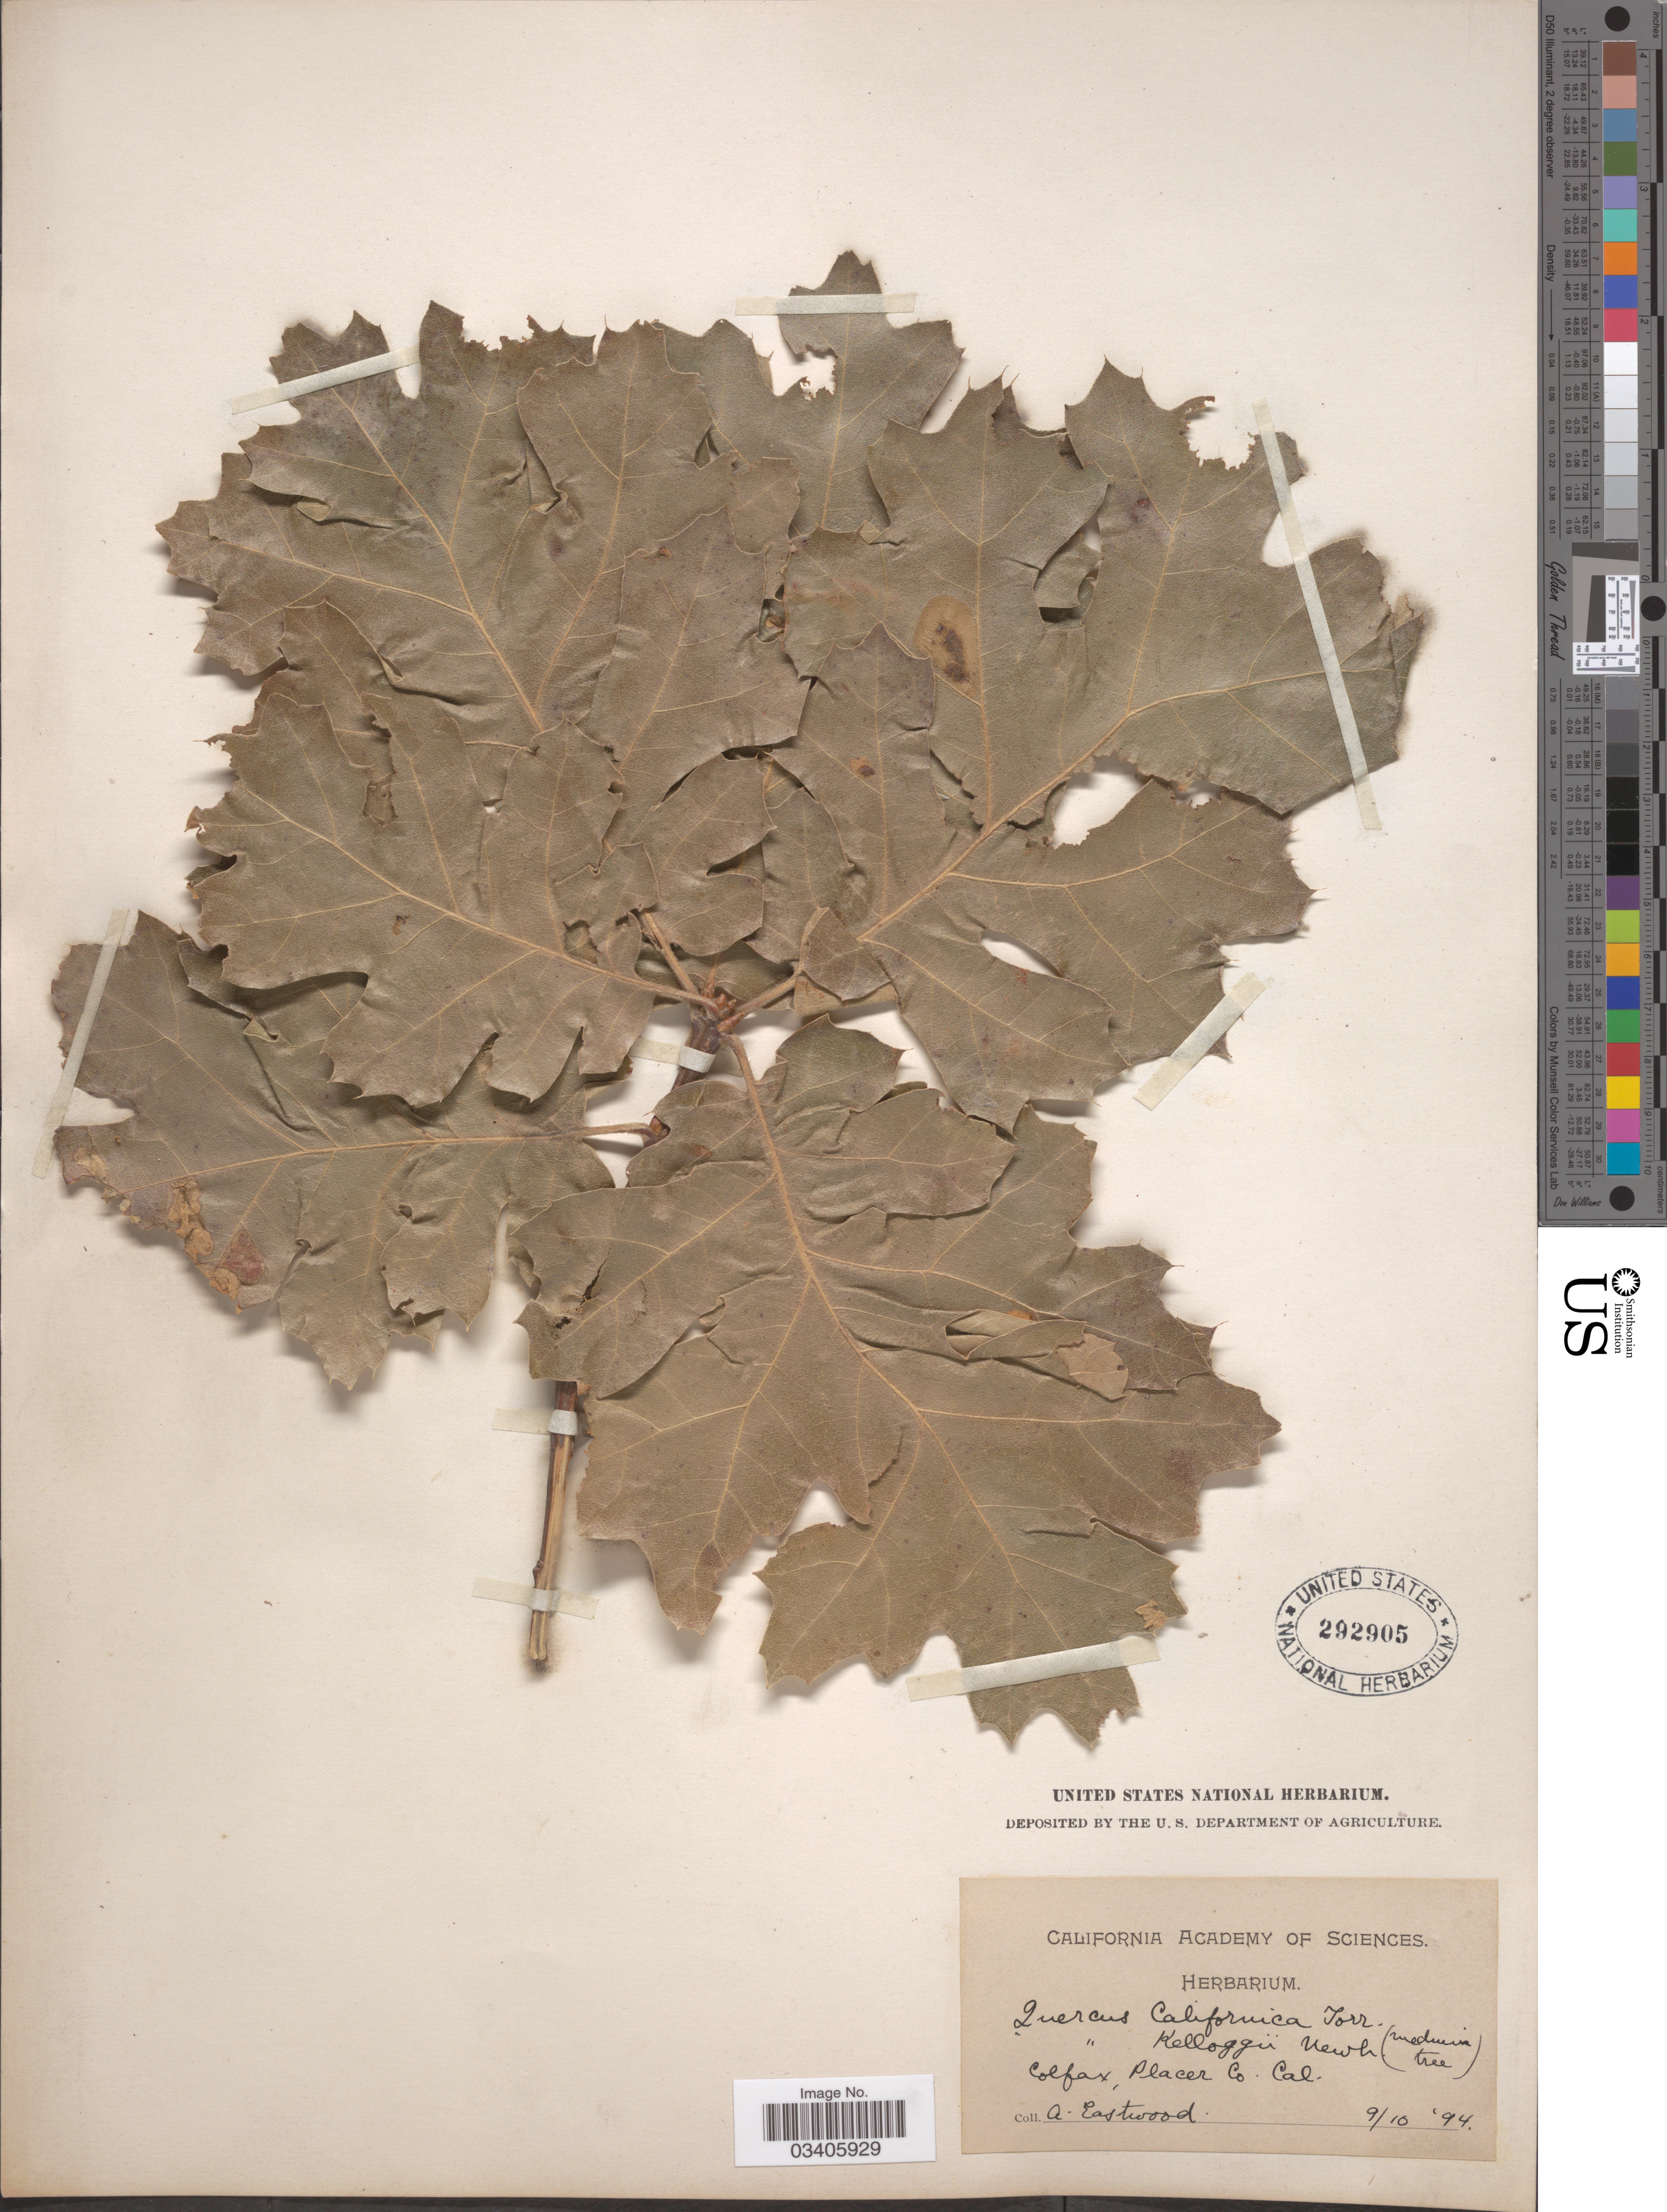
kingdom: Plantae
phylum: Tracheophyta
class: Magnoliopsida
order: Fagales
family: Fagaceae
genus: Quercus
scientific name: Quercus kelloggii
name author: Newb.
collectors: A. Eastwood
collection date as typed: Transcribed d/m/y: 10/9/94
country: United States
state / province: California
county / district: Placer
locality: Colfax, Placer Co.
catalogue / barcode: US 292905